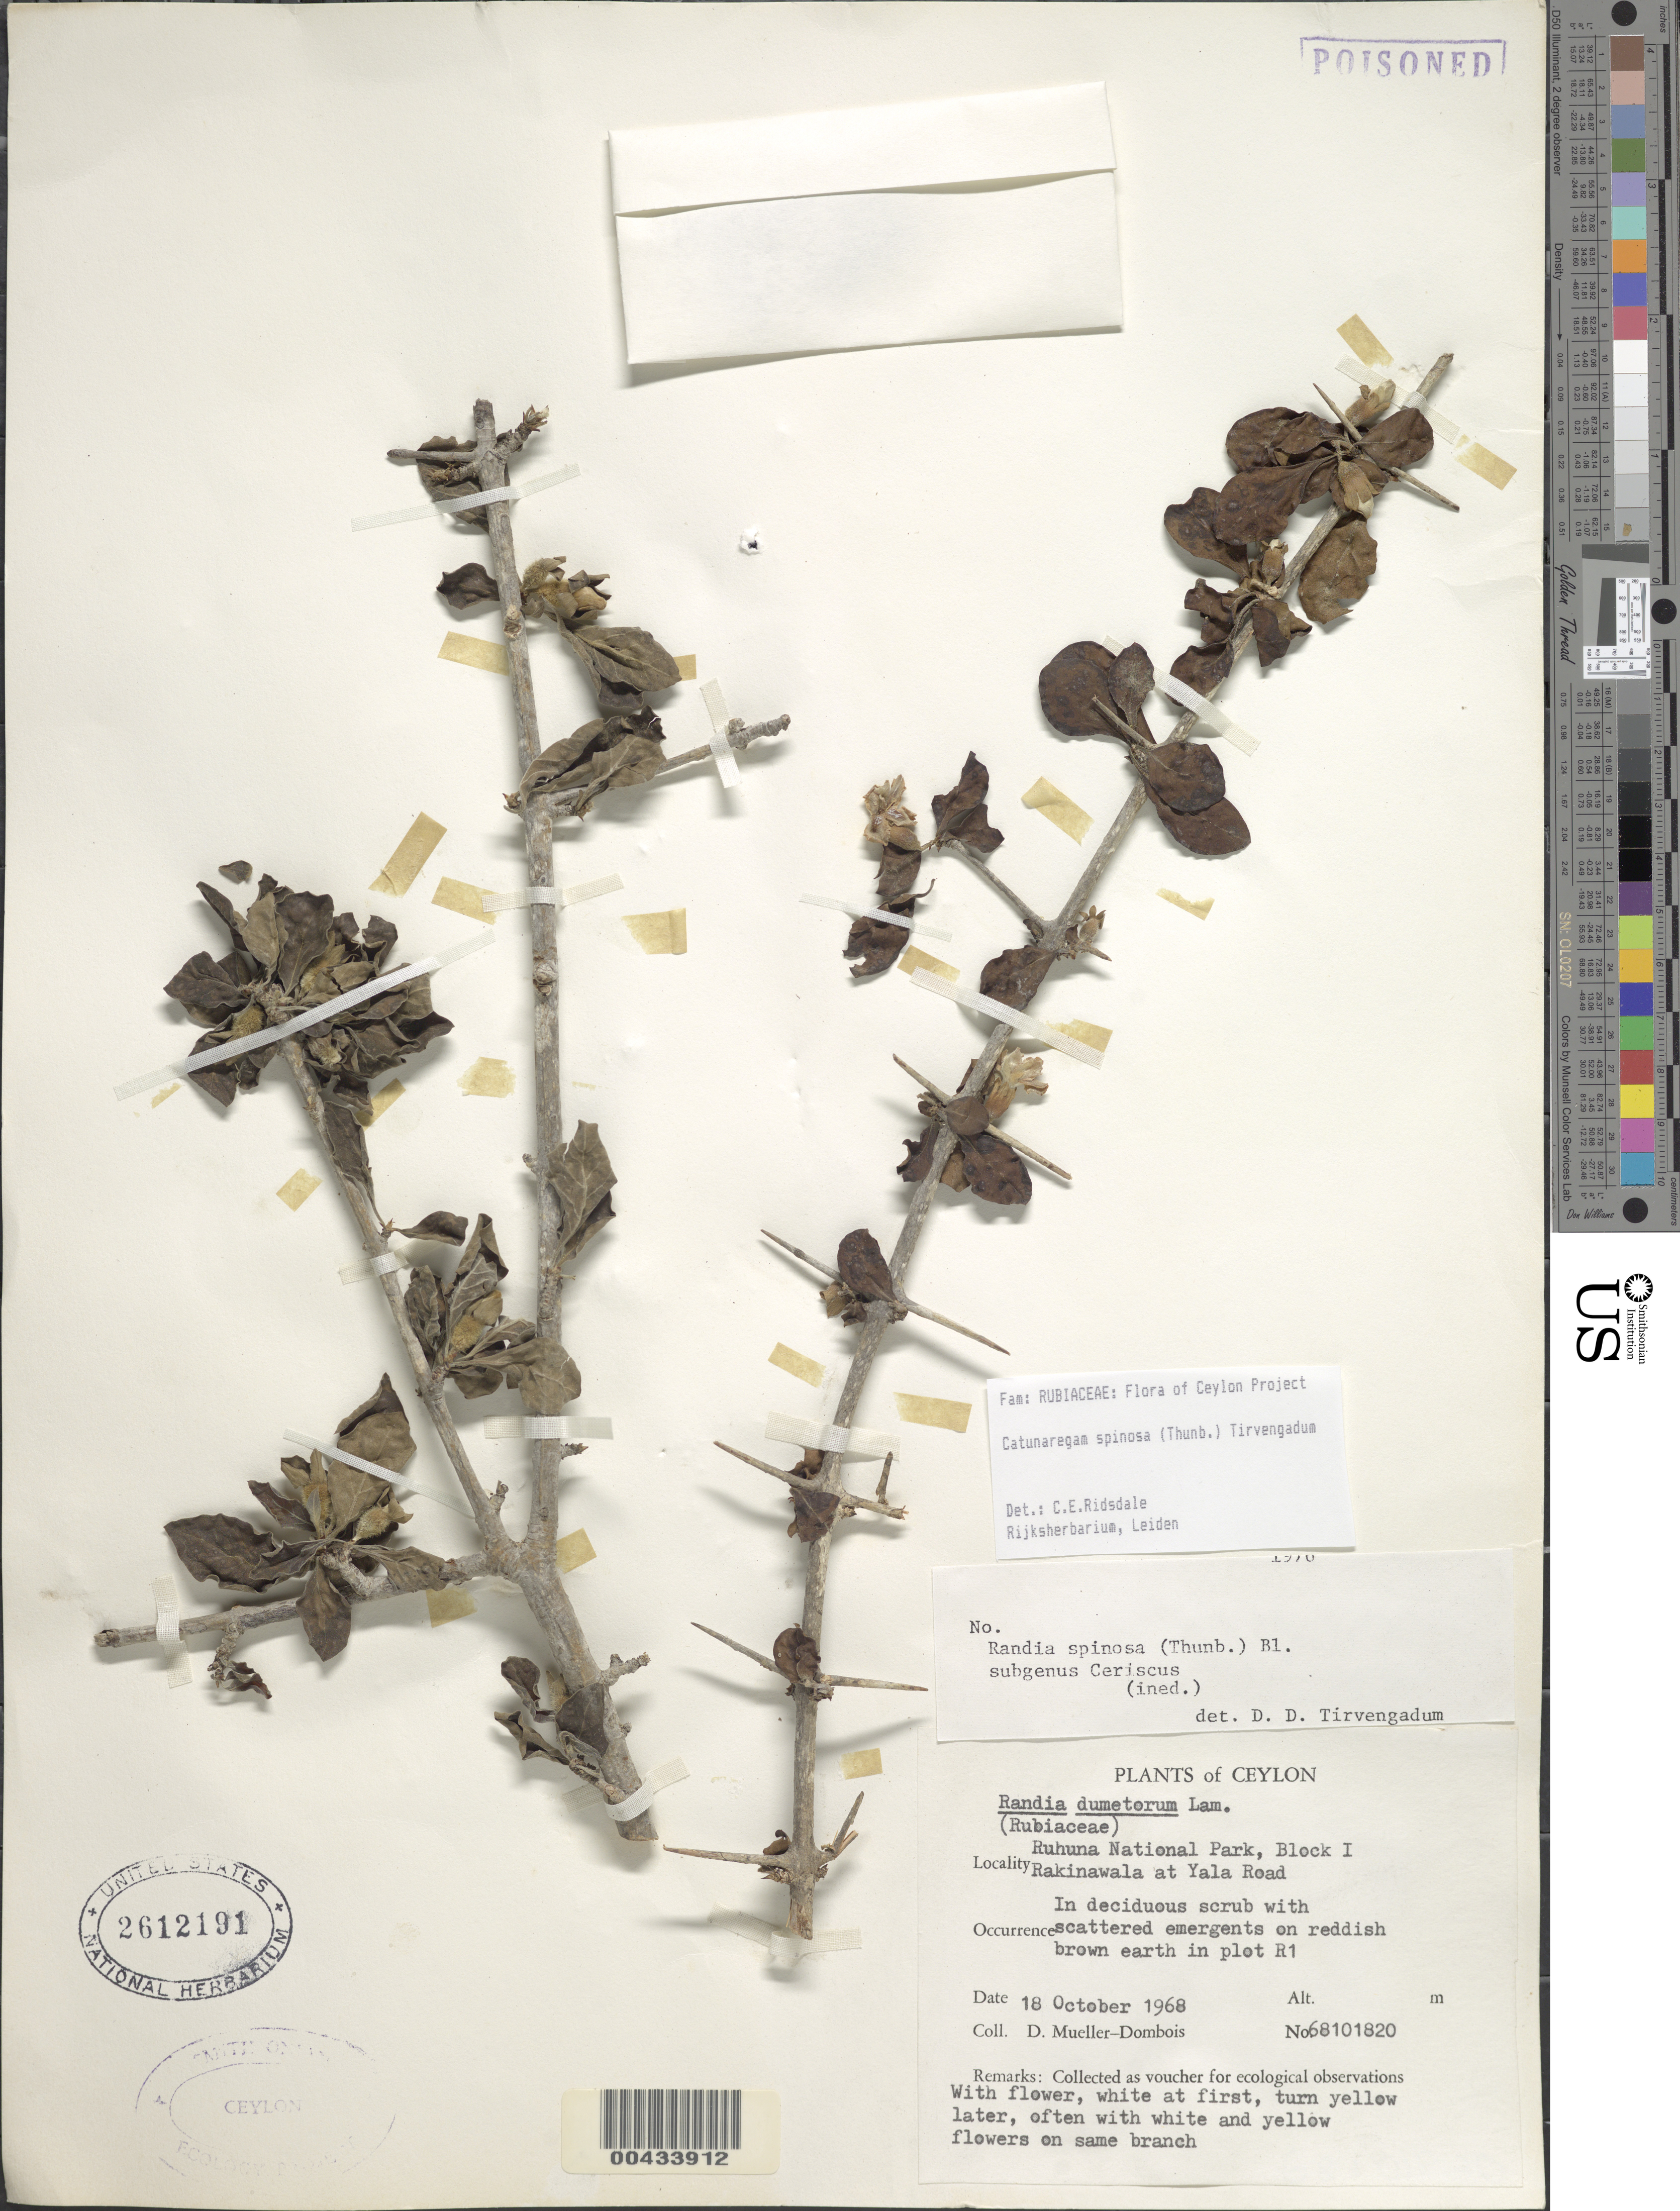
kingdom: Plantae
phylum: Tracheophyta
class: Magnoliopsida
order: Gentianales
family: Rubiaceae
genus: Catunaregam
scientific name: Catunaregam spinosa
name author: (Thunb.) Tirveng.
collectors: D. Mueller-Dombois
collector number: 68101820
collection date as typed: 18 Oct 1968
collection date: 1968-10-18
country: Sri Lanka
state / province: Southern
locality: Ruhuna Natl Park, Block I, Rakinawala ant Yala Rd.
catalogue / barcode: US 2612191